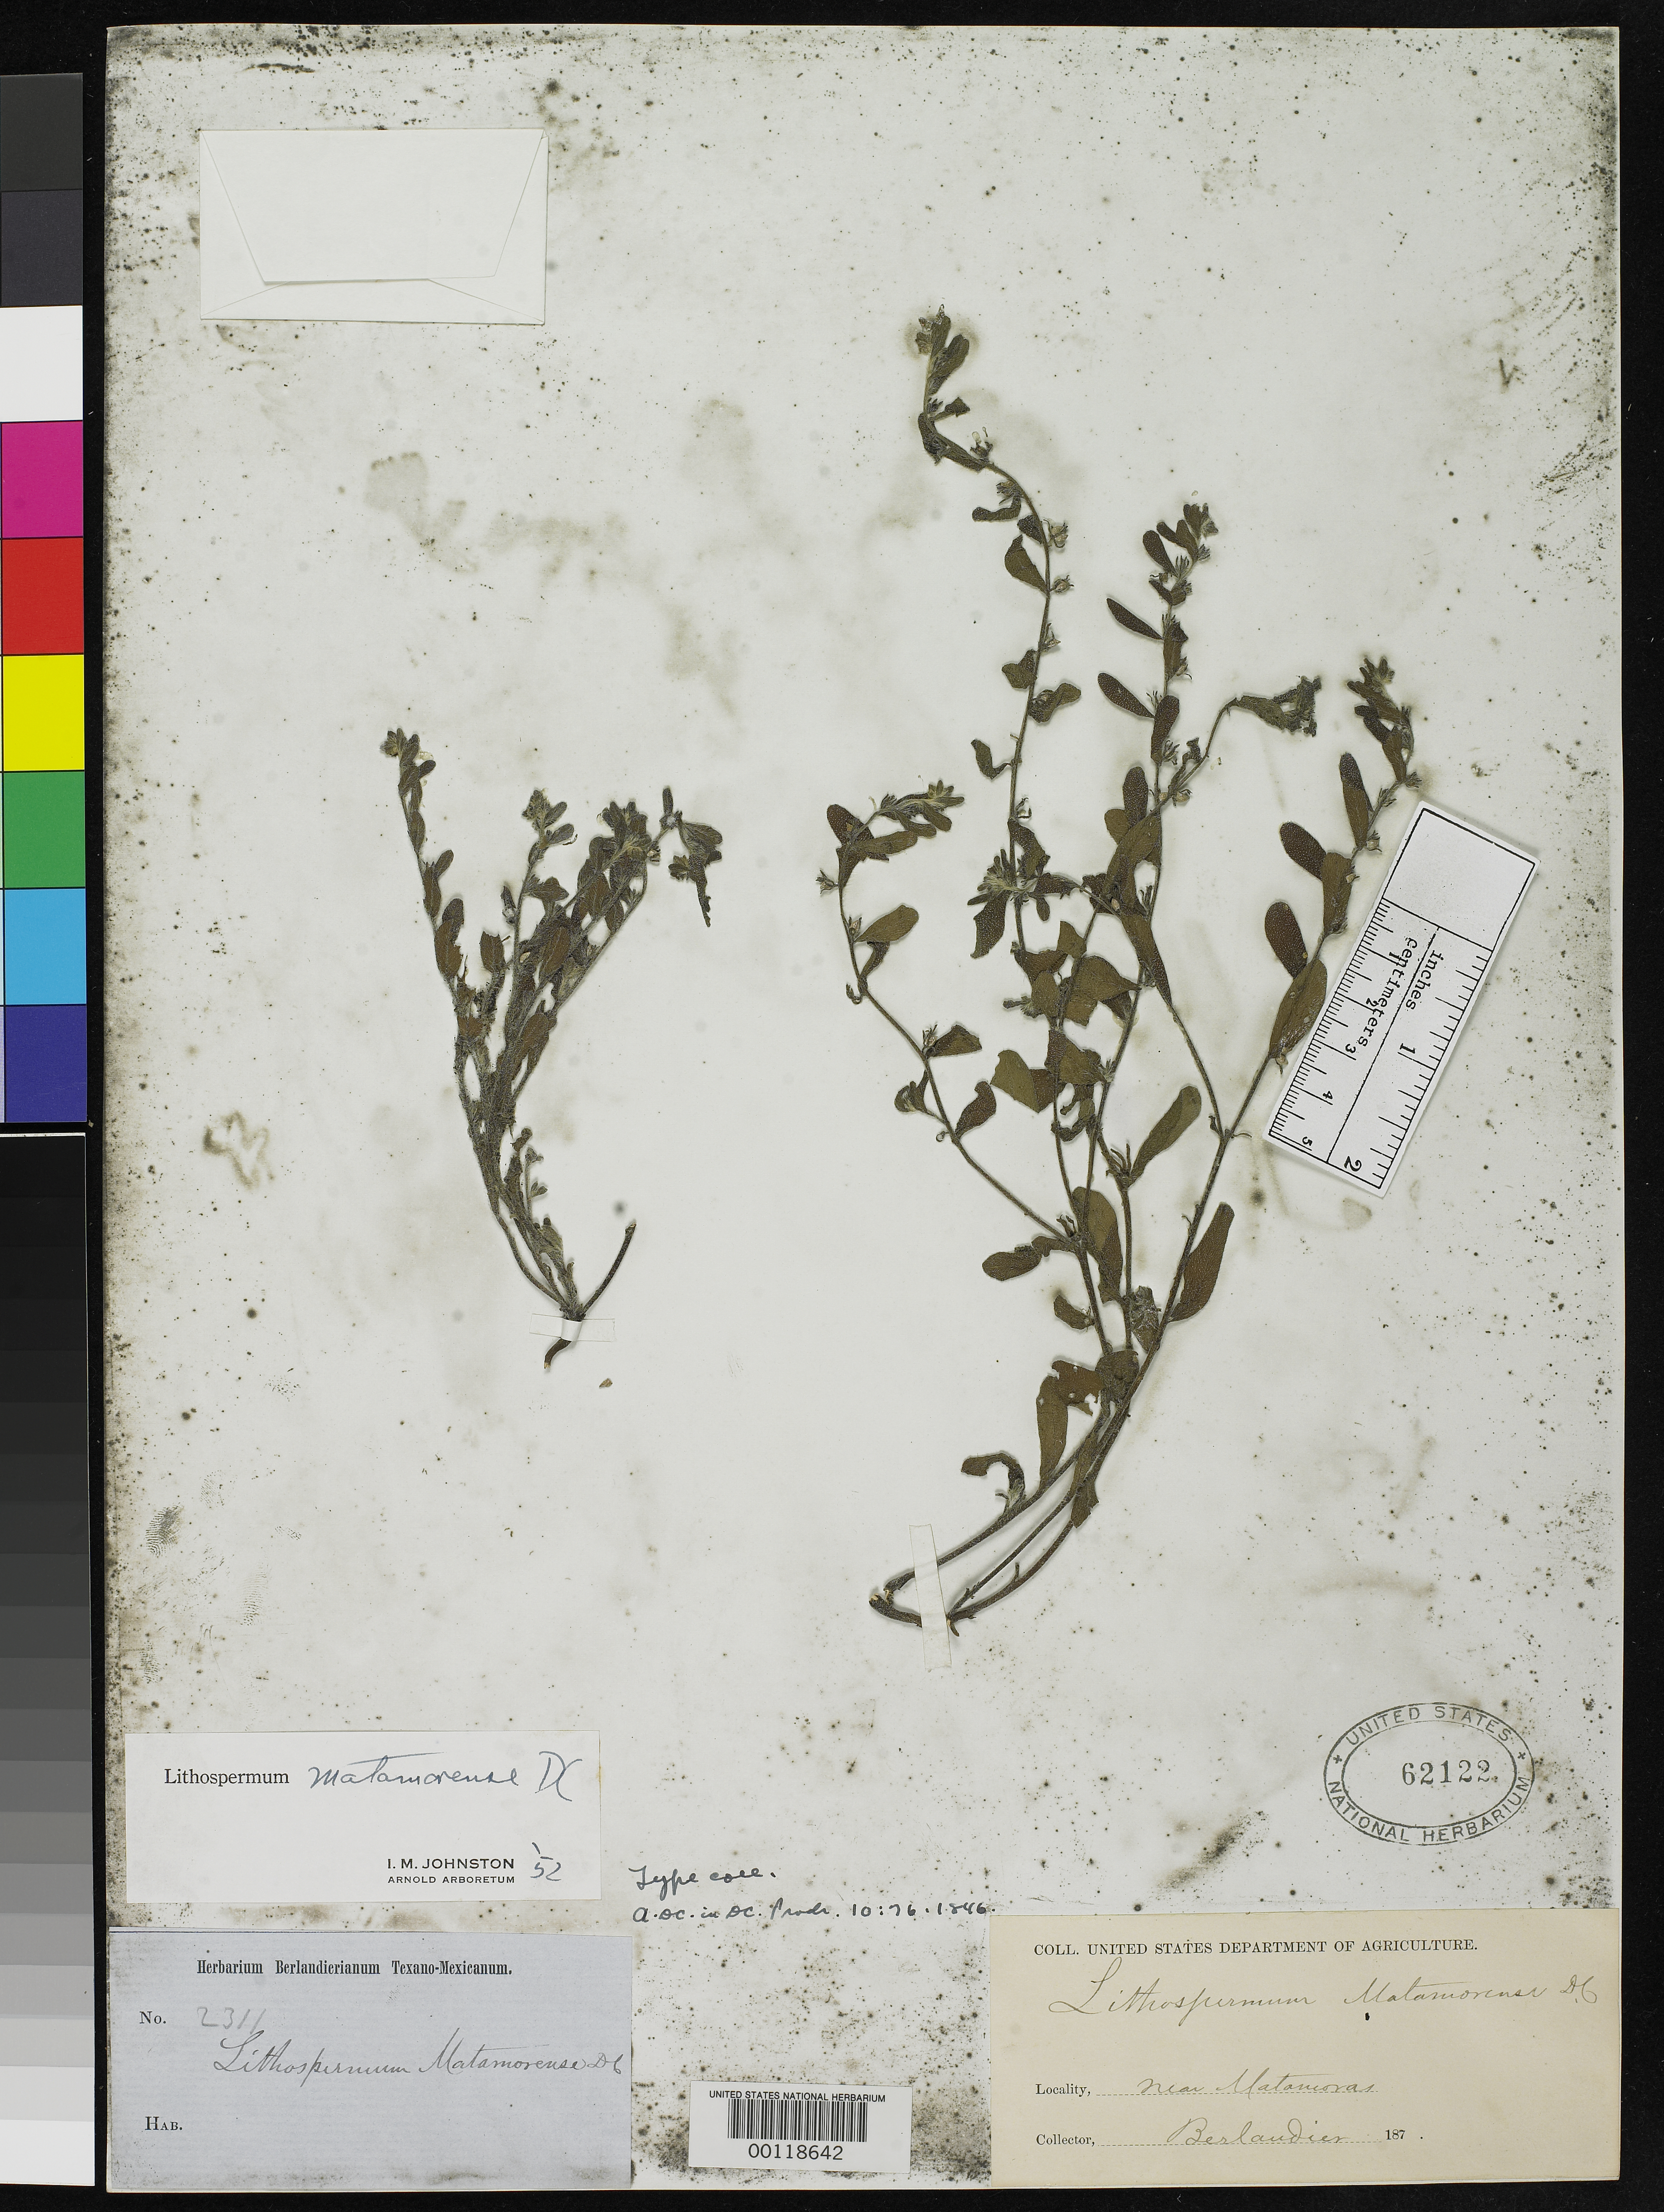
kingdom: Plantae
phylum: Tracheophyta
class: Magnoliopsida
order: Boraginales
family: Boraginaceae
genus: Lithospermum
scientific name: Lithospermum matamorense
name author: A. DC. in DC.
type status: Isotype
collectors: J. L. Berlandier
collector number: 2311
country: Mexico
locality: Near Matamoros.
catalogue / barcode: US 62122